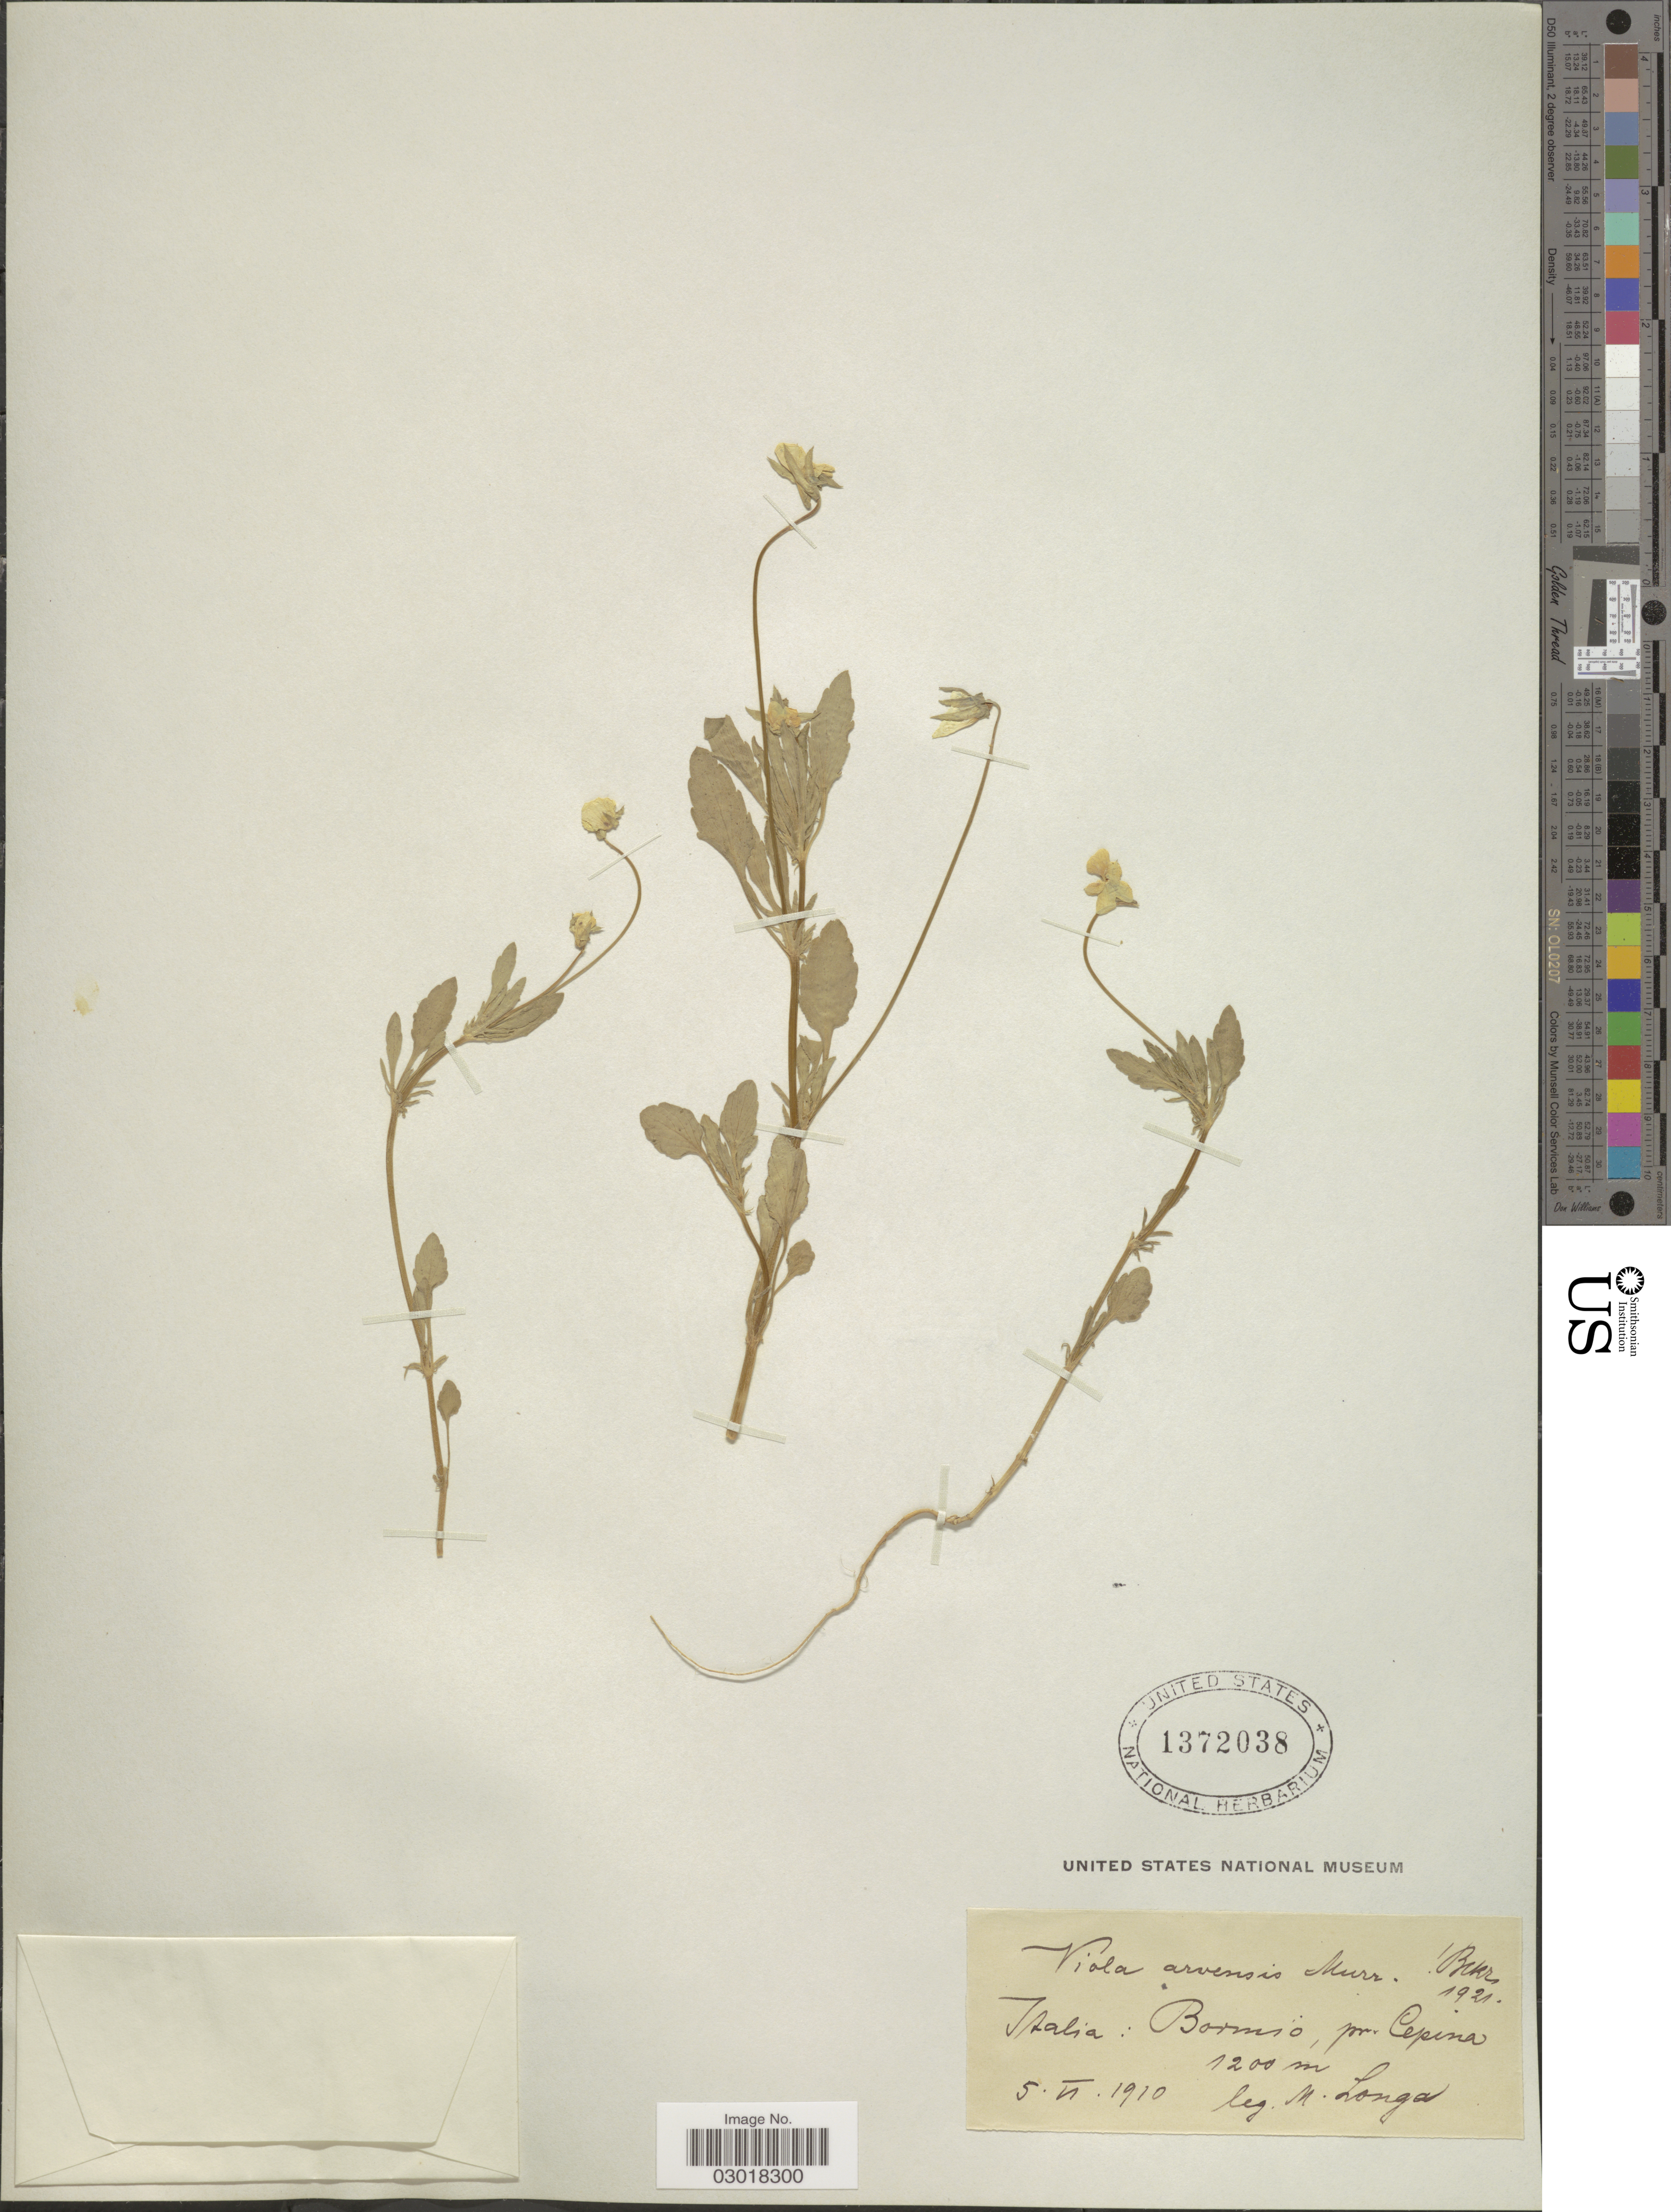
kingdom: Plantae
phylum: Tracheophyta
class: Magnoliopsida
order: Malpighiales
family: Violaceae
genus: Viola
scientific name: Viola arvensis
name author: Murray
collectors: M. Longa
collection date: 1910-06-05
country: Italy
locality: Bornio, pr. Cepina.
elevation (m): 1200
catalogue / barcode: US 1372038